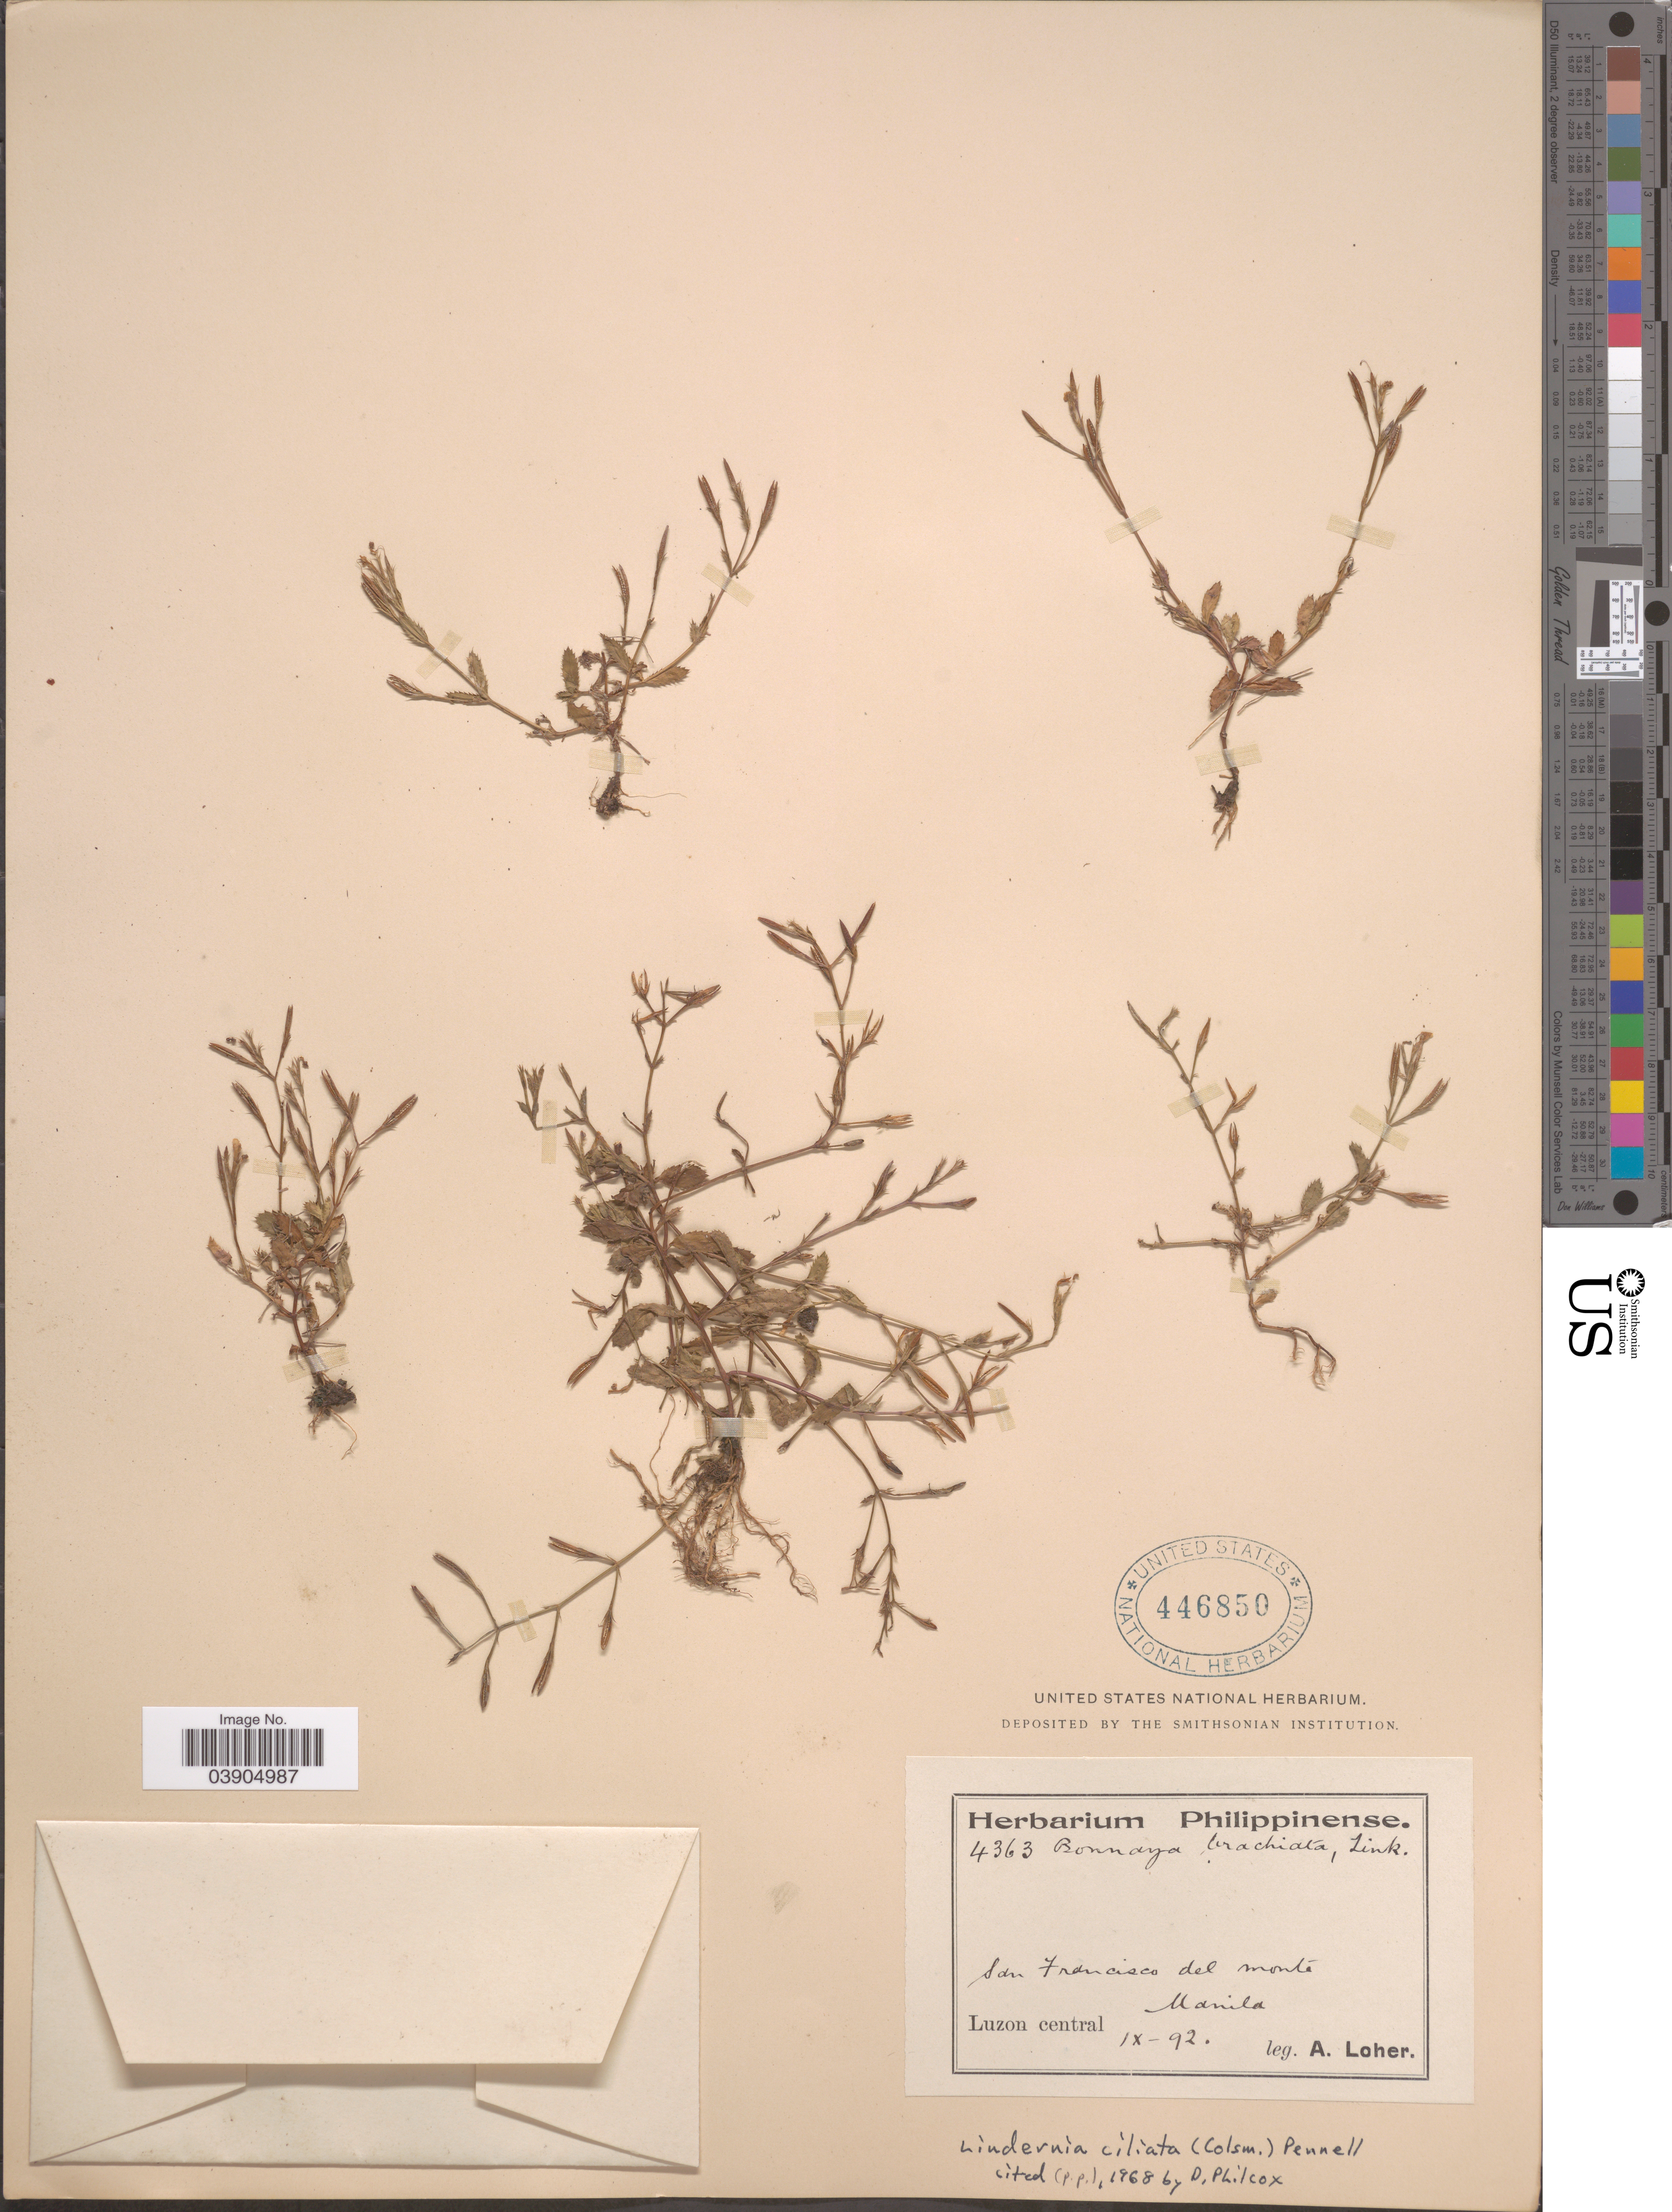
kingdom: Plantae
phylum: Tracheophyta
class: Magnoliopsida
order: Lamiales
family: Linderniaceae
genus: Lindernia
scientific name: Lindernia ciliata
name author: (Colsm.) Pennell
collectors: A. Loher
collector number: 4363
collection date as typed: Transcribed d/m/y: /9/92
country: Philippines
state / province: Central Luzon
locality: San Francisco del Monte, Manila. Luzon central.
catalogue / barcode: US 446850